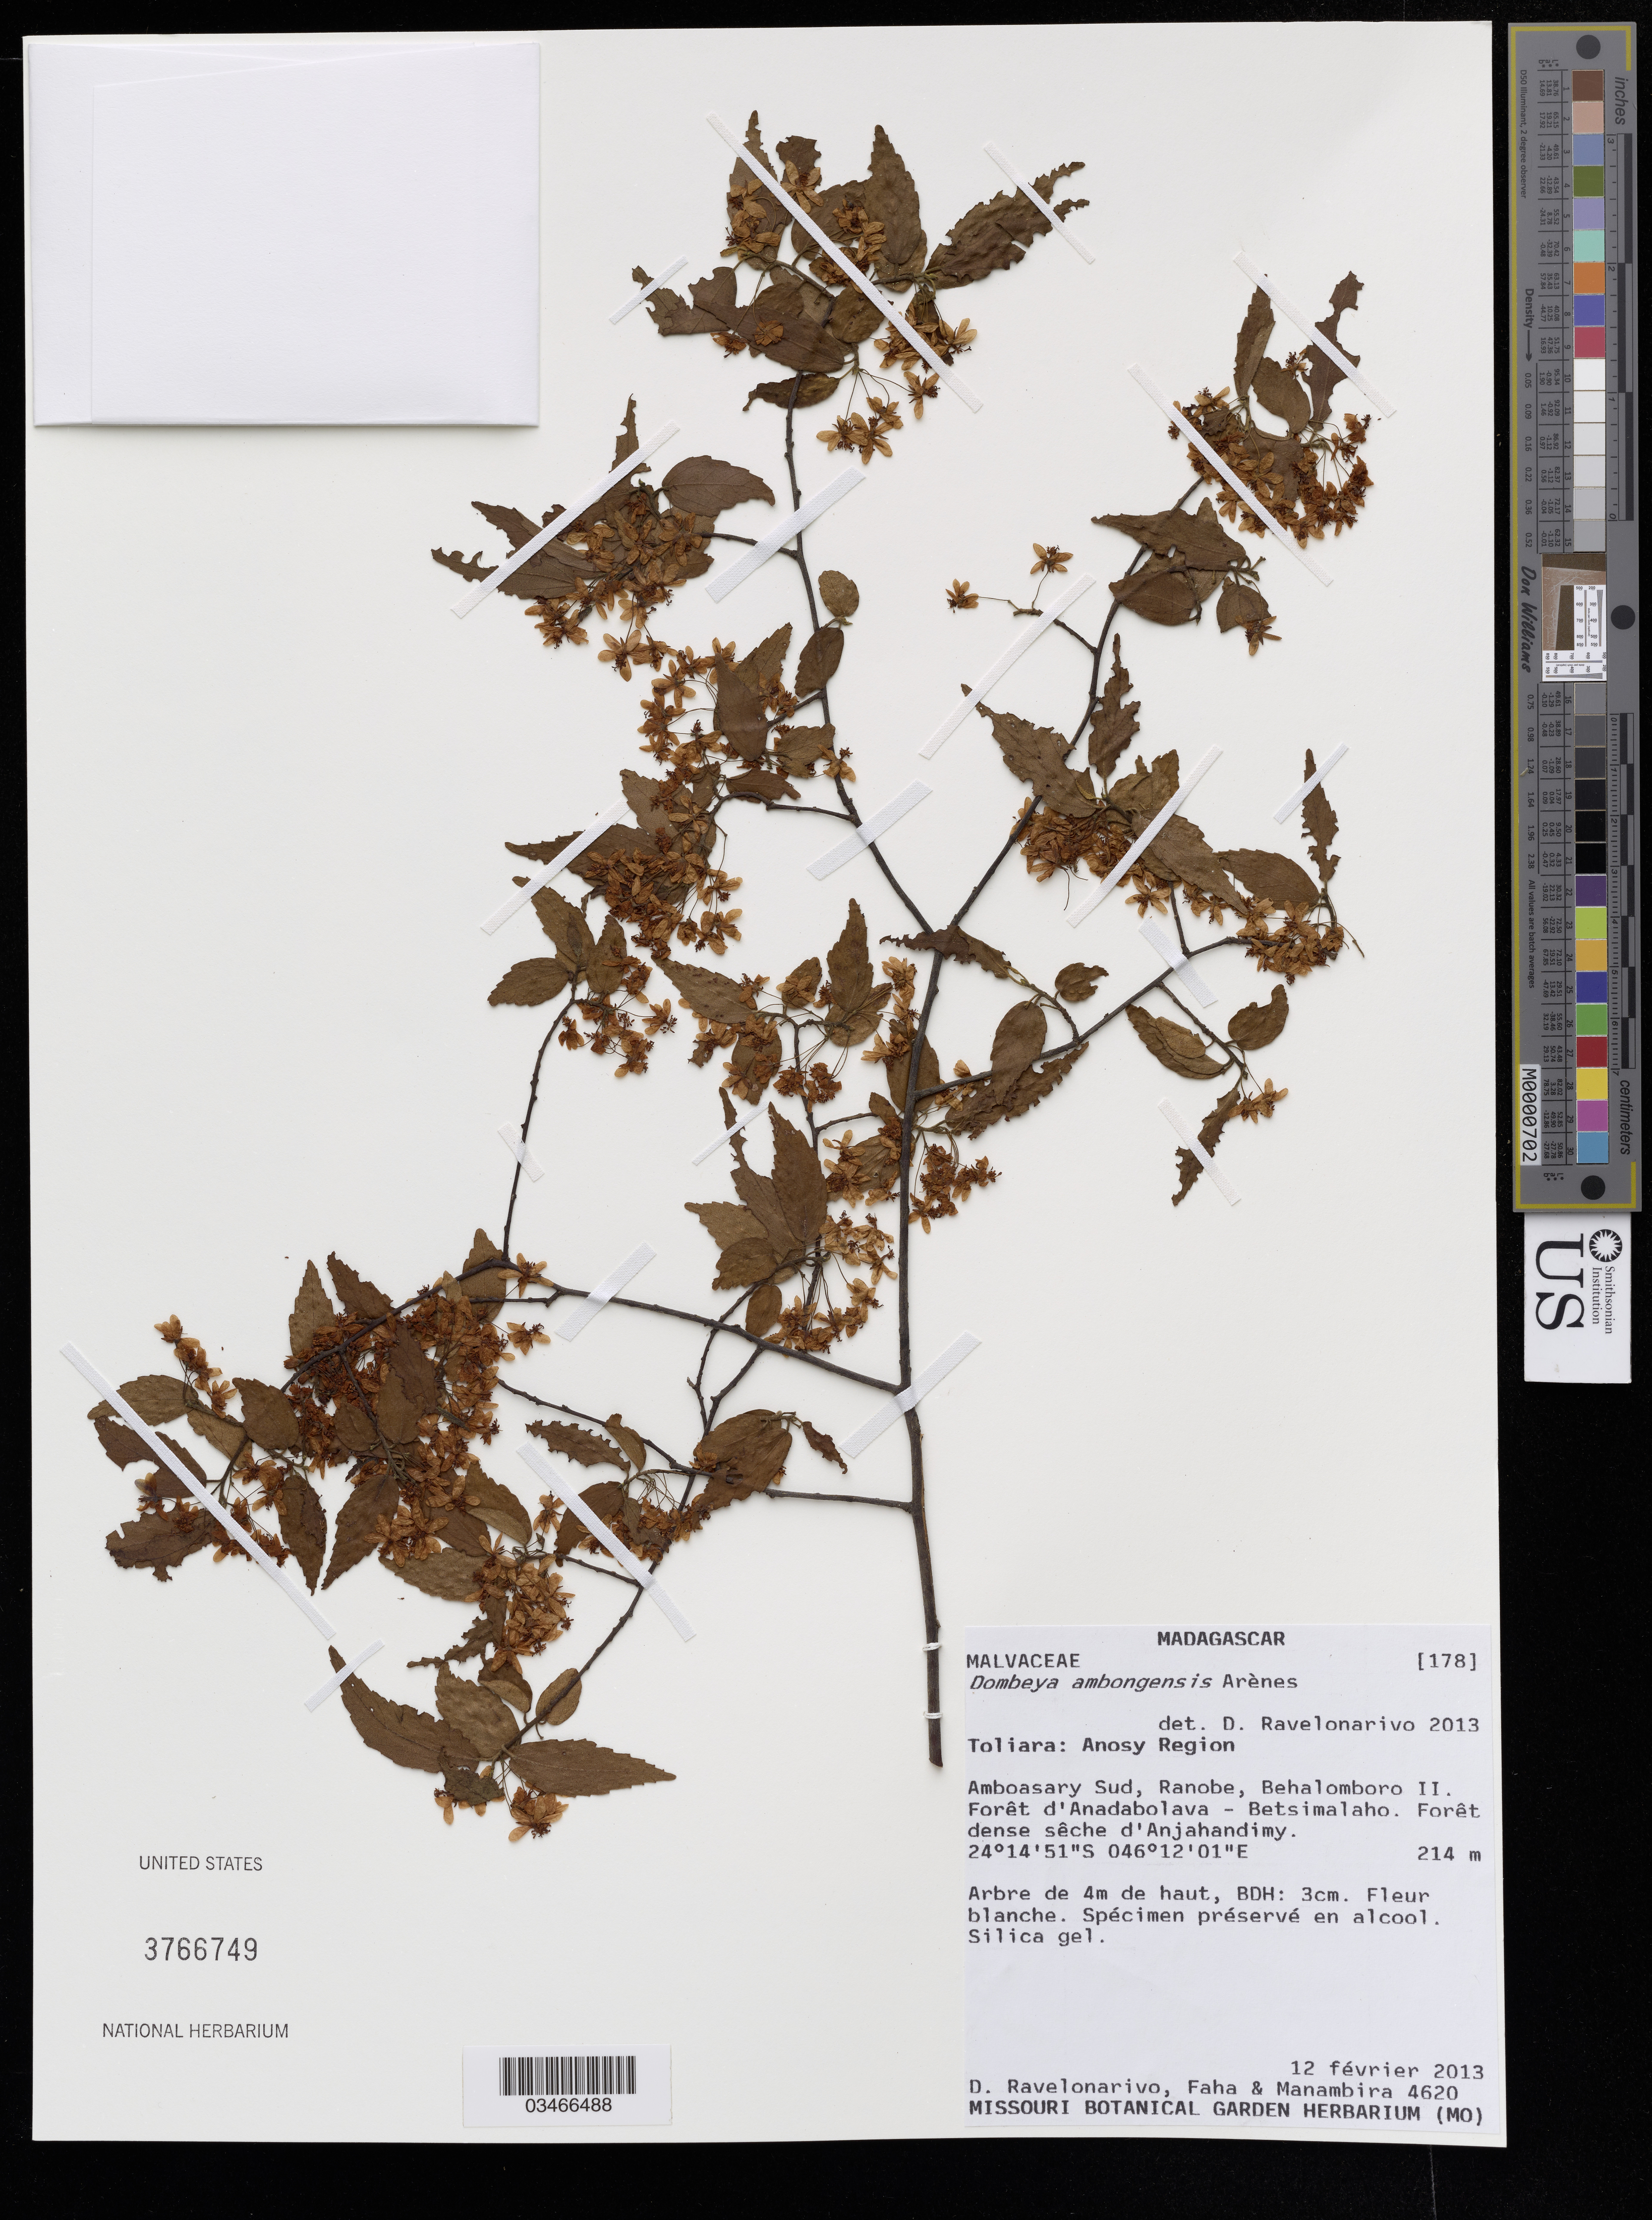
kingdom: Plantae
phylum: Tracheophyta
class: Magnoliopsida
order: Malvales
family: Malvaceae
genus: Dombeya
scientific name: Dombeya ambongensis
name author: Arènes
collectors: D. Ravelonarivo, Faha & Manambira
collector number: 4620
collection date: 2013-02-12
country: Madagascar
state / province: Toliara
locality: Anosy Region. Amboasary Sud, Ranobe, Behalomboro II. Forêt d'Anadabolava - Betsimalaho.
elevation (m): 214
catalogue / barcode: US 3766749